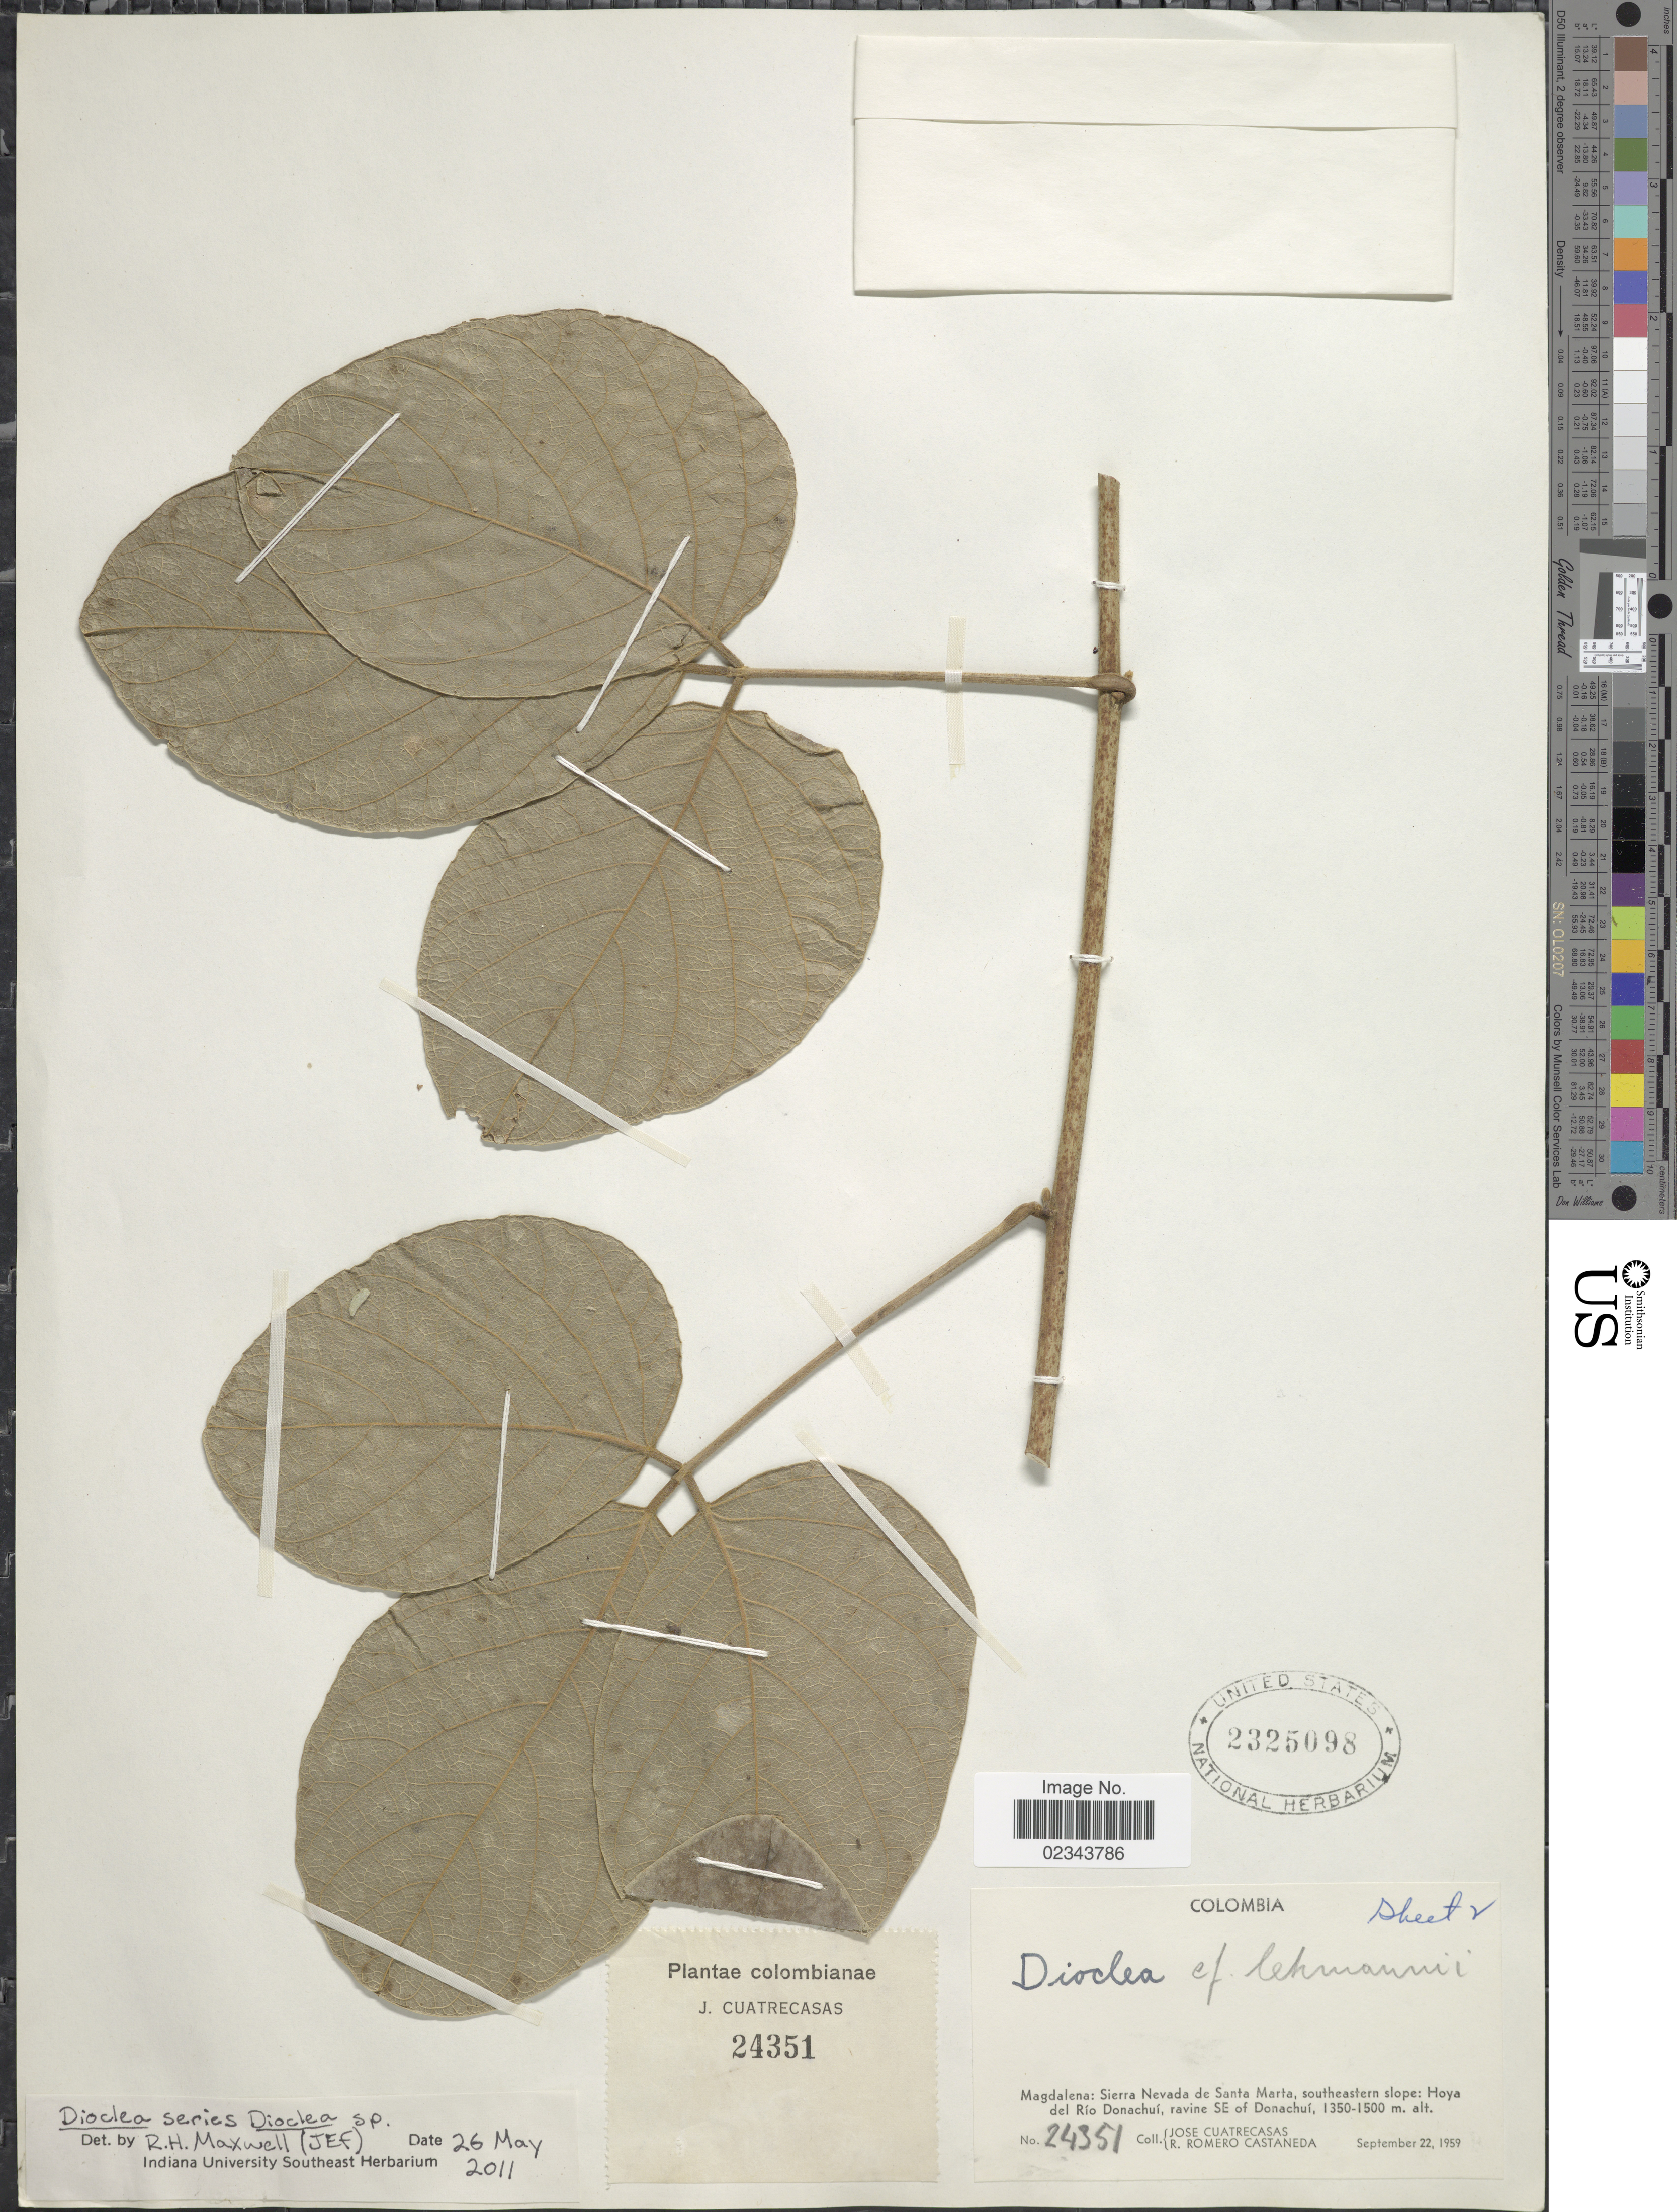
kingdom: Plantae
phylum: Tracheophyta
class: Magnoliopsida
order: Fabales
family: Fabaceae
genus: Dioclea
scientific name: Dioclea sp.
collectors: J. Cuatrecasas & R. Romero Castañeda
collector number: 24351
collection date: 1959-09-22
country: Colombia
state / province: Magdalena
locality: Sierra Nevada de Santa Marta, southeastern slope: Hoya del Rio Donachui, ravine SE of Donachui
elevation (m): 1350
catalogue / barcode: US 2325098